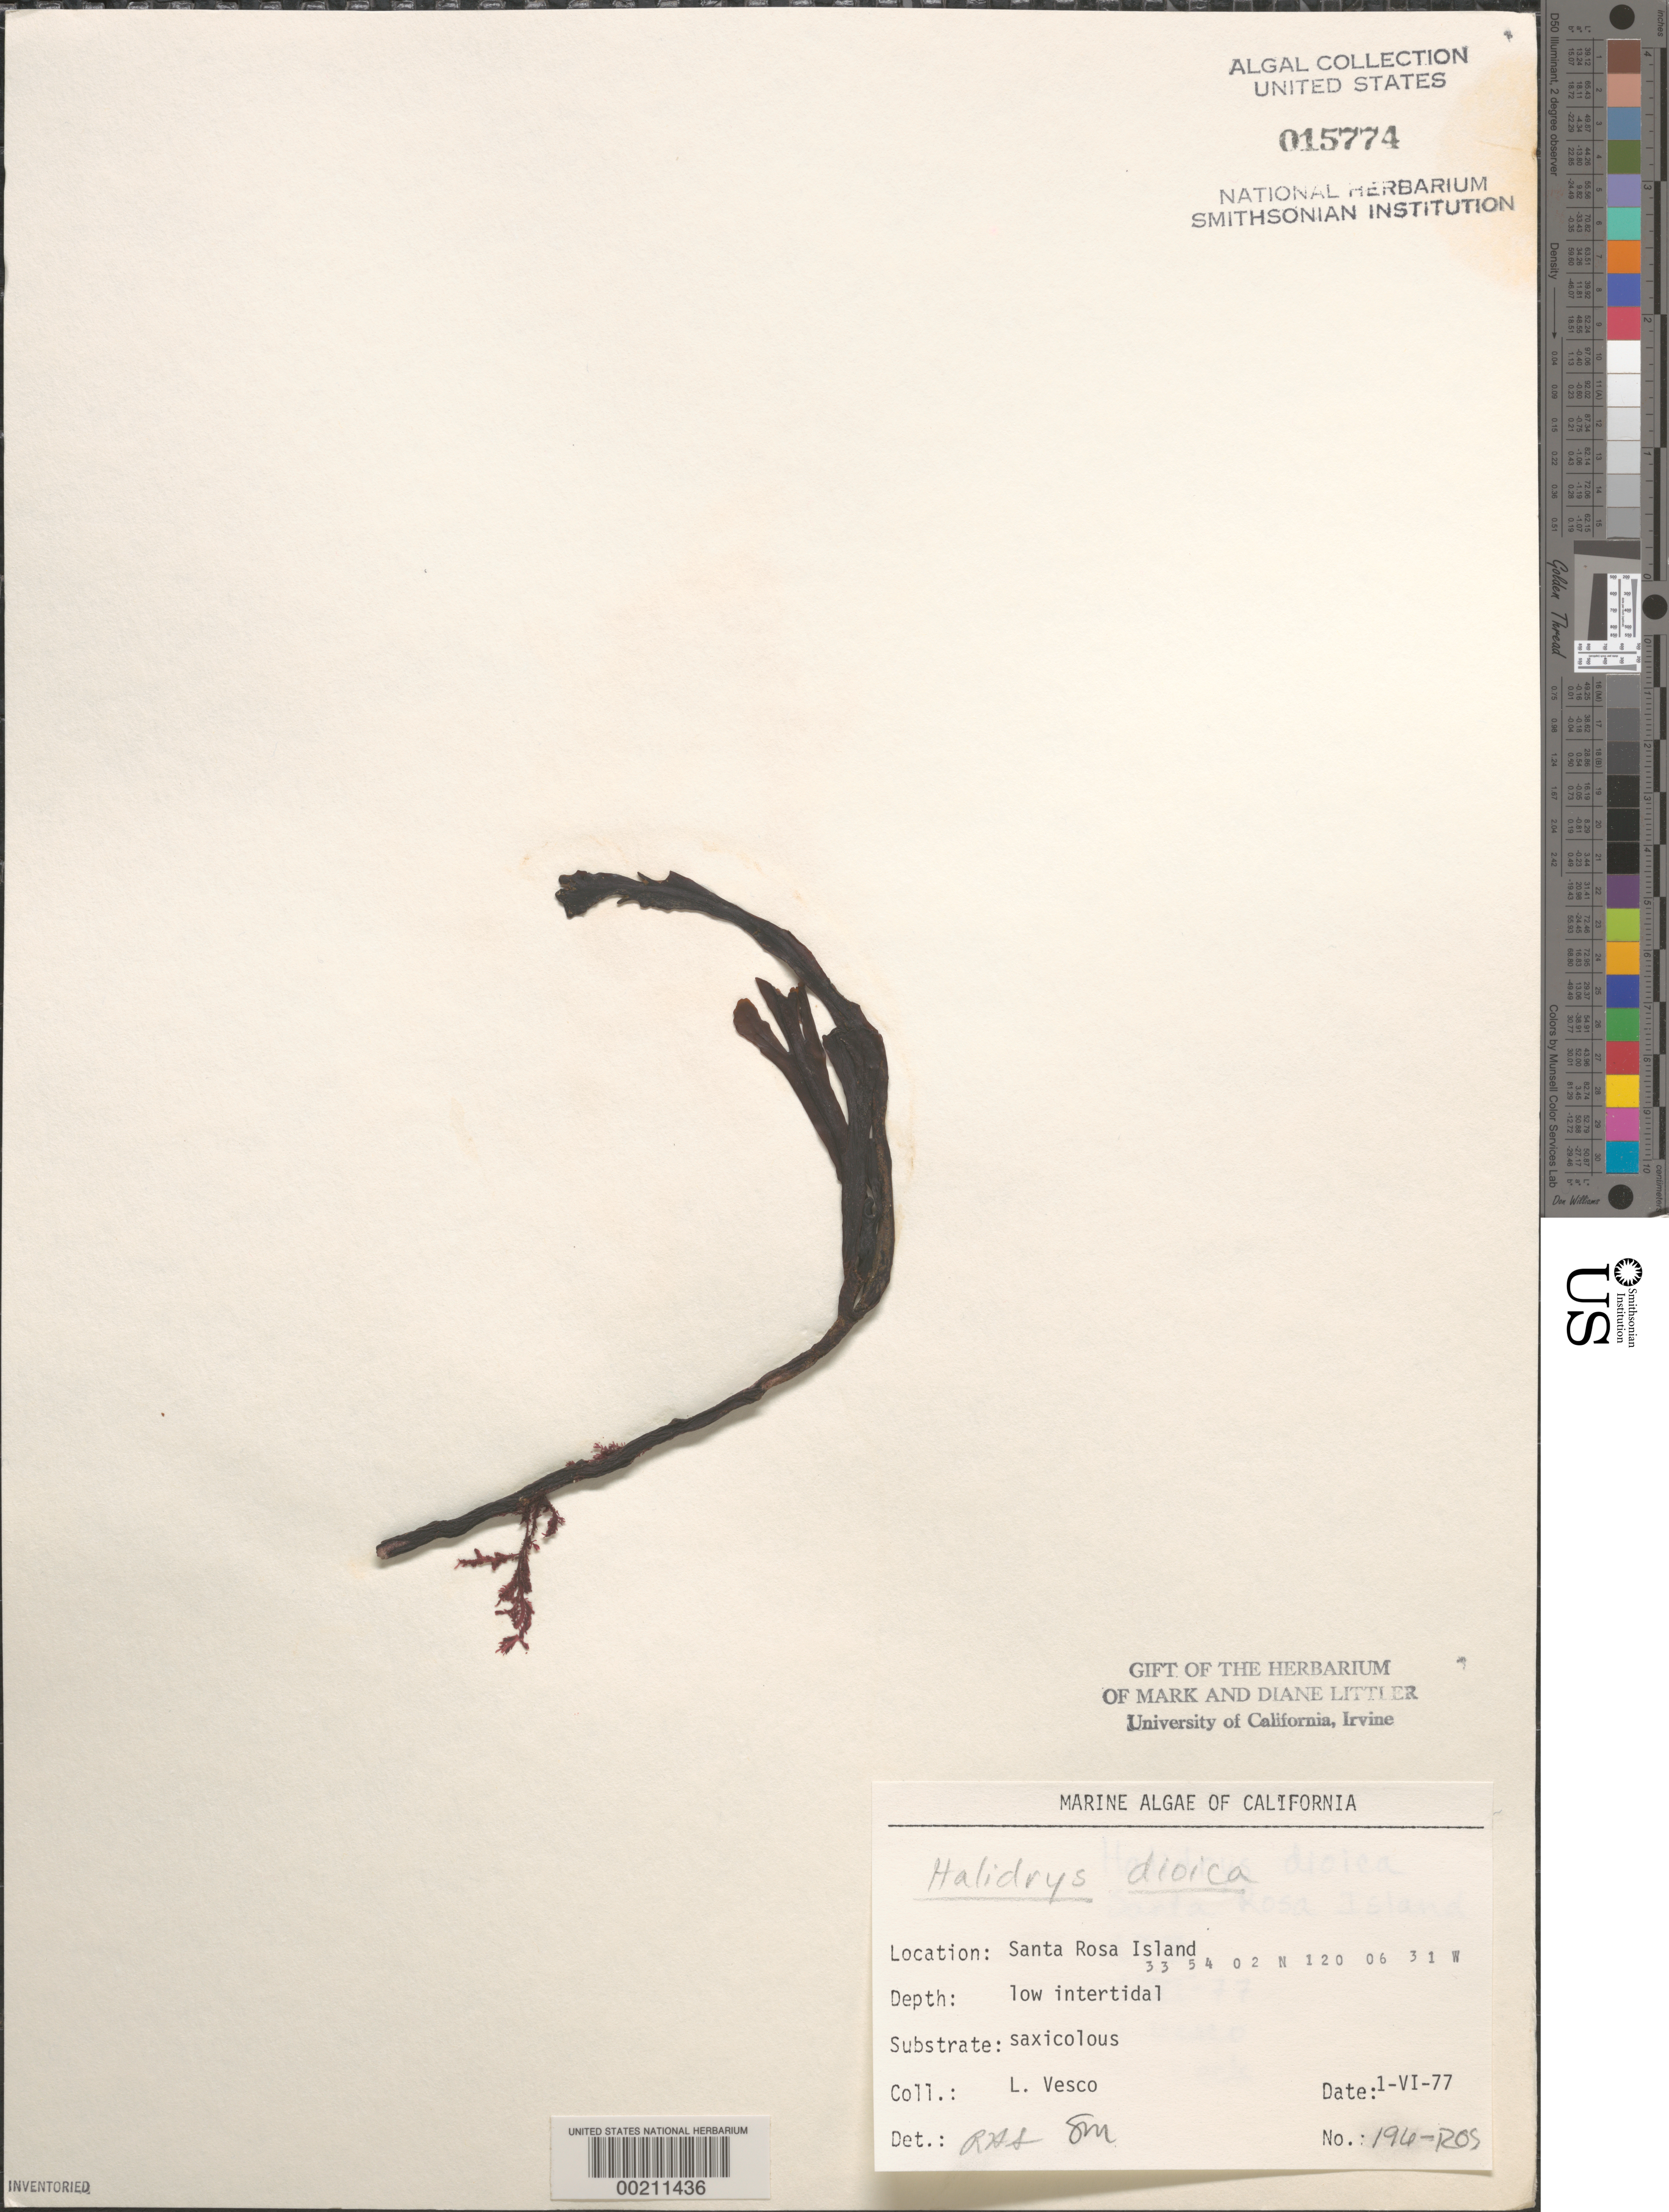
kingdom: Chromista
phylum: Ochrophyta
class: Phaeophyceae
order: Fucales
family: Sargassaceae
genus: Halidrys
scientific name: Halidrys dioica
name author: N.L. Gardner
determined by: Sims, Robert H.; Murray, S. N.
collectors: L. Vesco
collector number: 196-ROS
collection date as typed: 01 Jun 1977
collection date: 1977-06-01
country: United States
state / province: California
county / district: Santa Barbara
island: Santa Rosa Island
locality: Johnson's Lee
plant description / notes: BLM-SOCALBIGHT Rocky Intertidal Survey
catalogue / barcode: US 15774